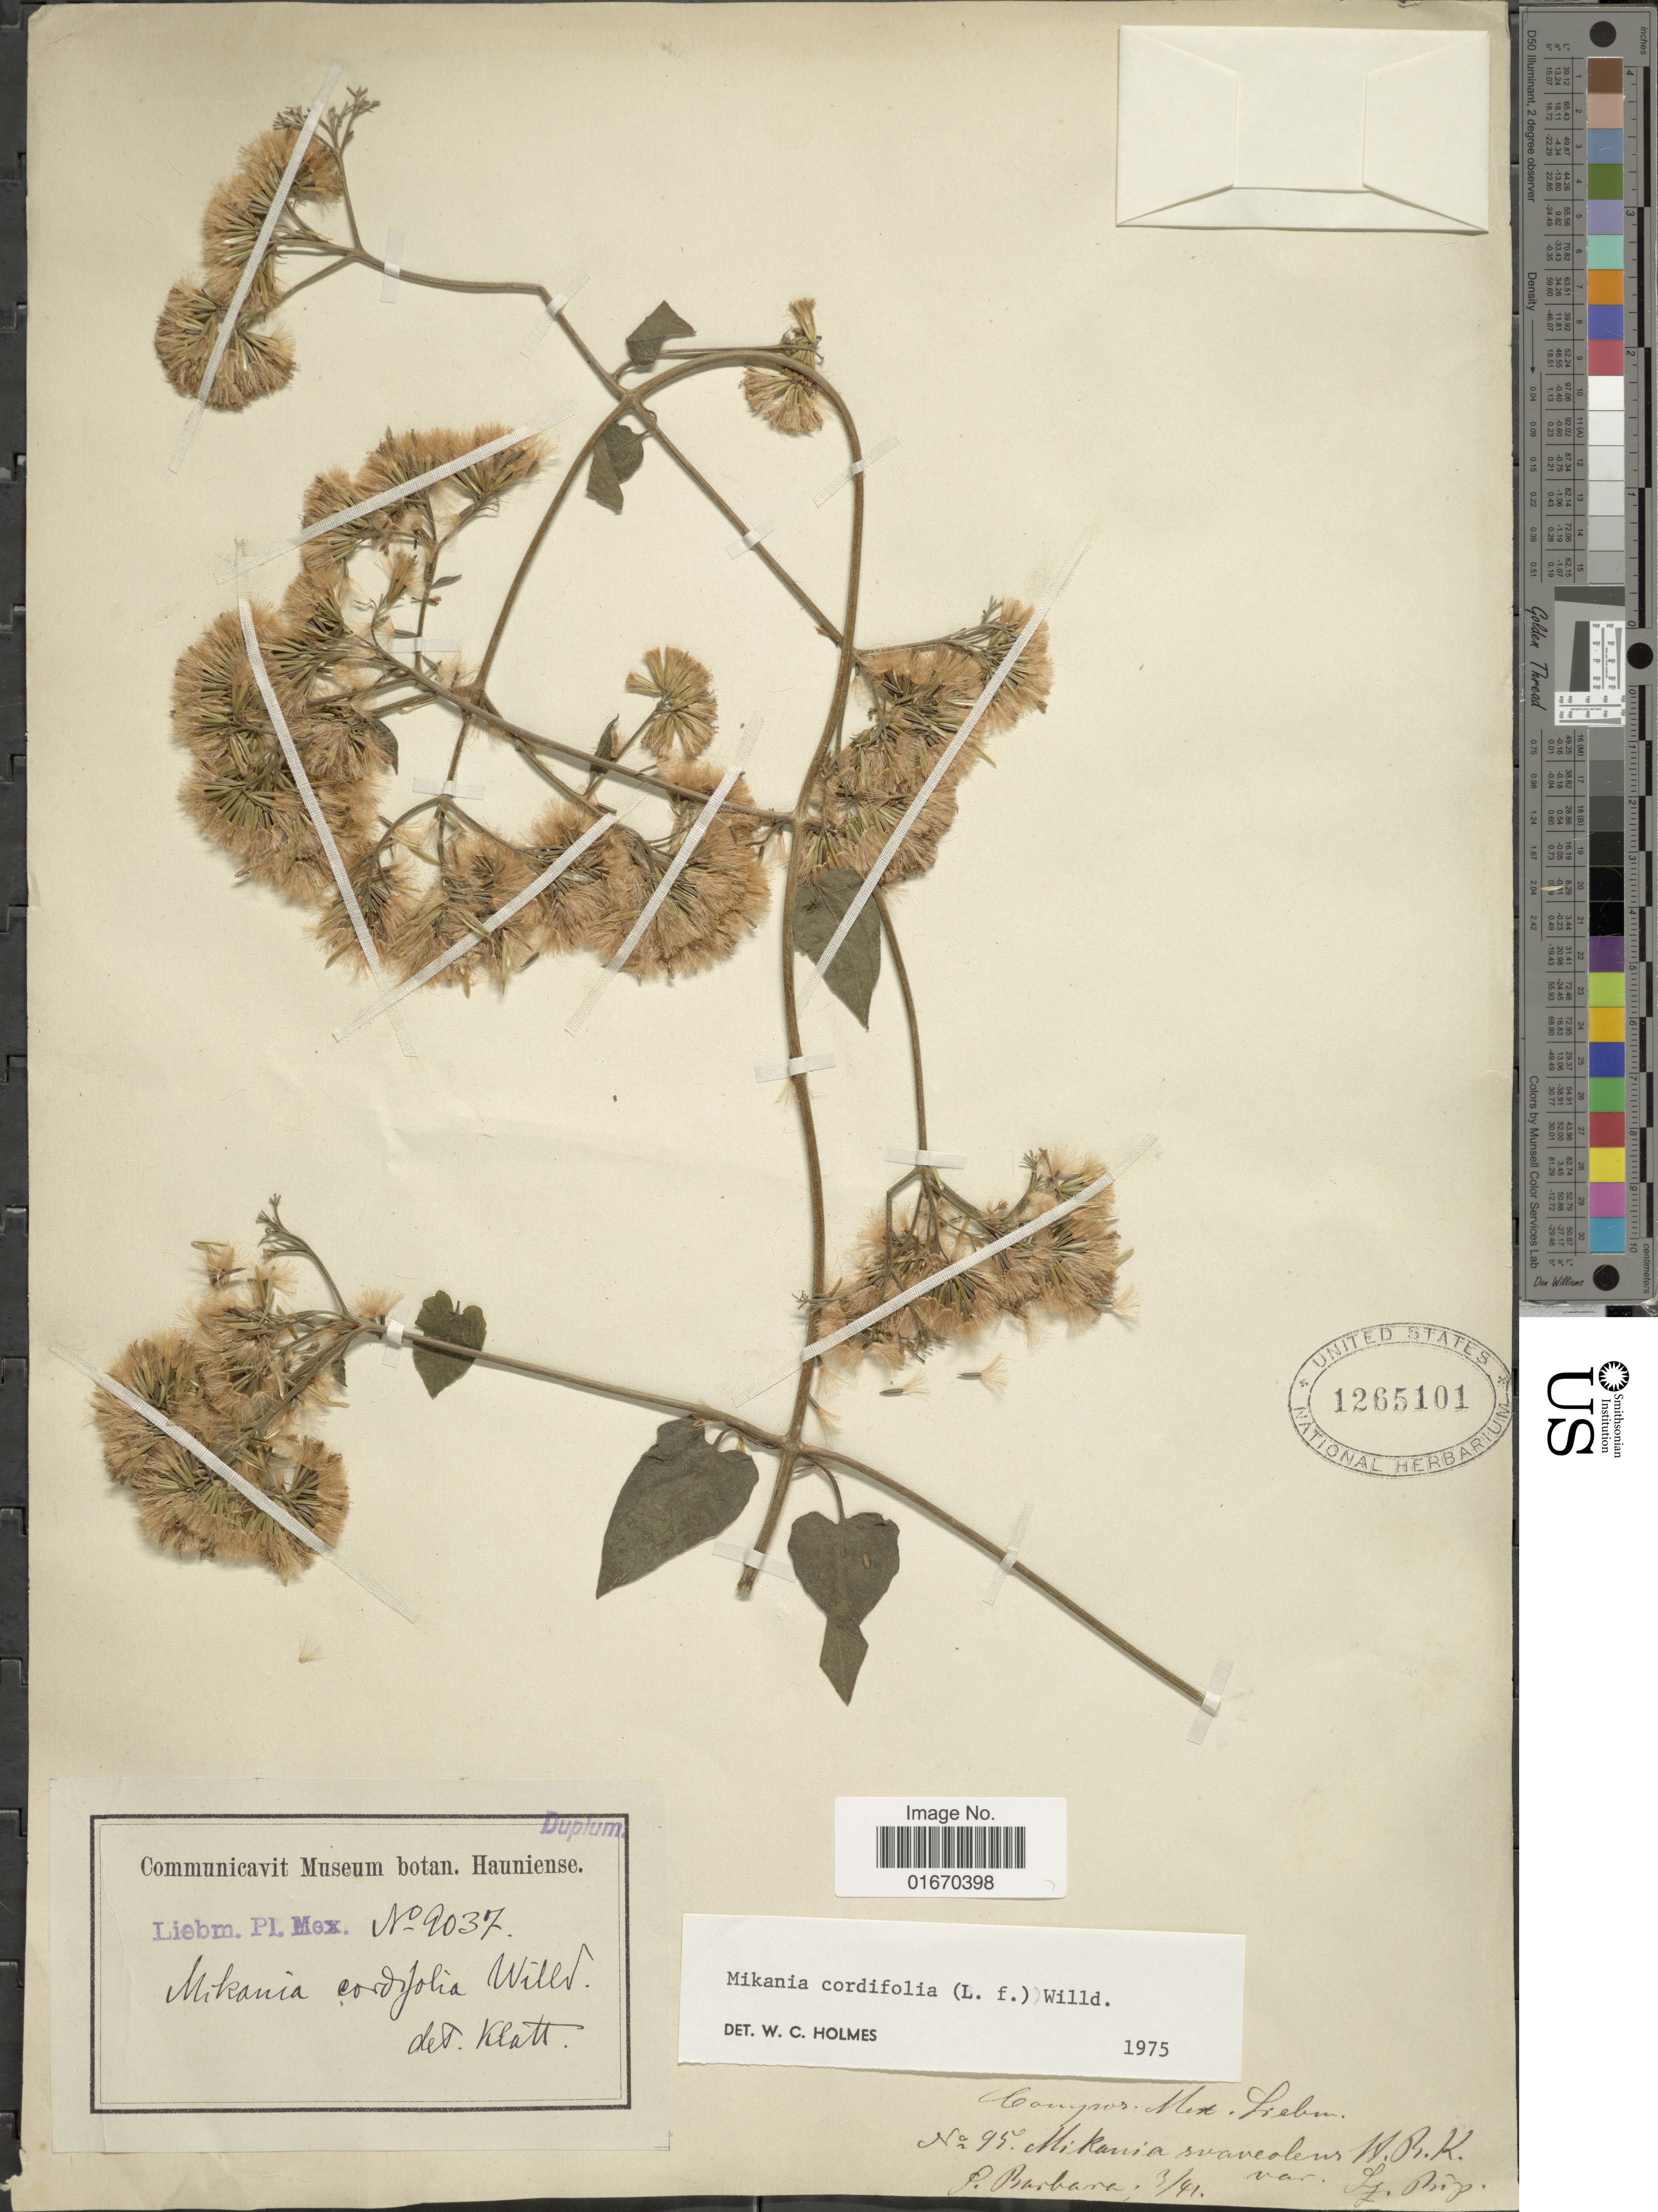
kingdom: Plantae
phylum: Tracheophyta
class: Magnoliopsida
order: Asterales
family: Asteraceae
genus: Mikania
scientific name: Mikania cordifolia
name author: Kunth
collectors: P. Barbara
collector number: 9037?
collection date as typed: Transcribed d/m/y: /3/41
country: Mexico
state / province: Zacatecas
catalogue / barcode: US 1265101